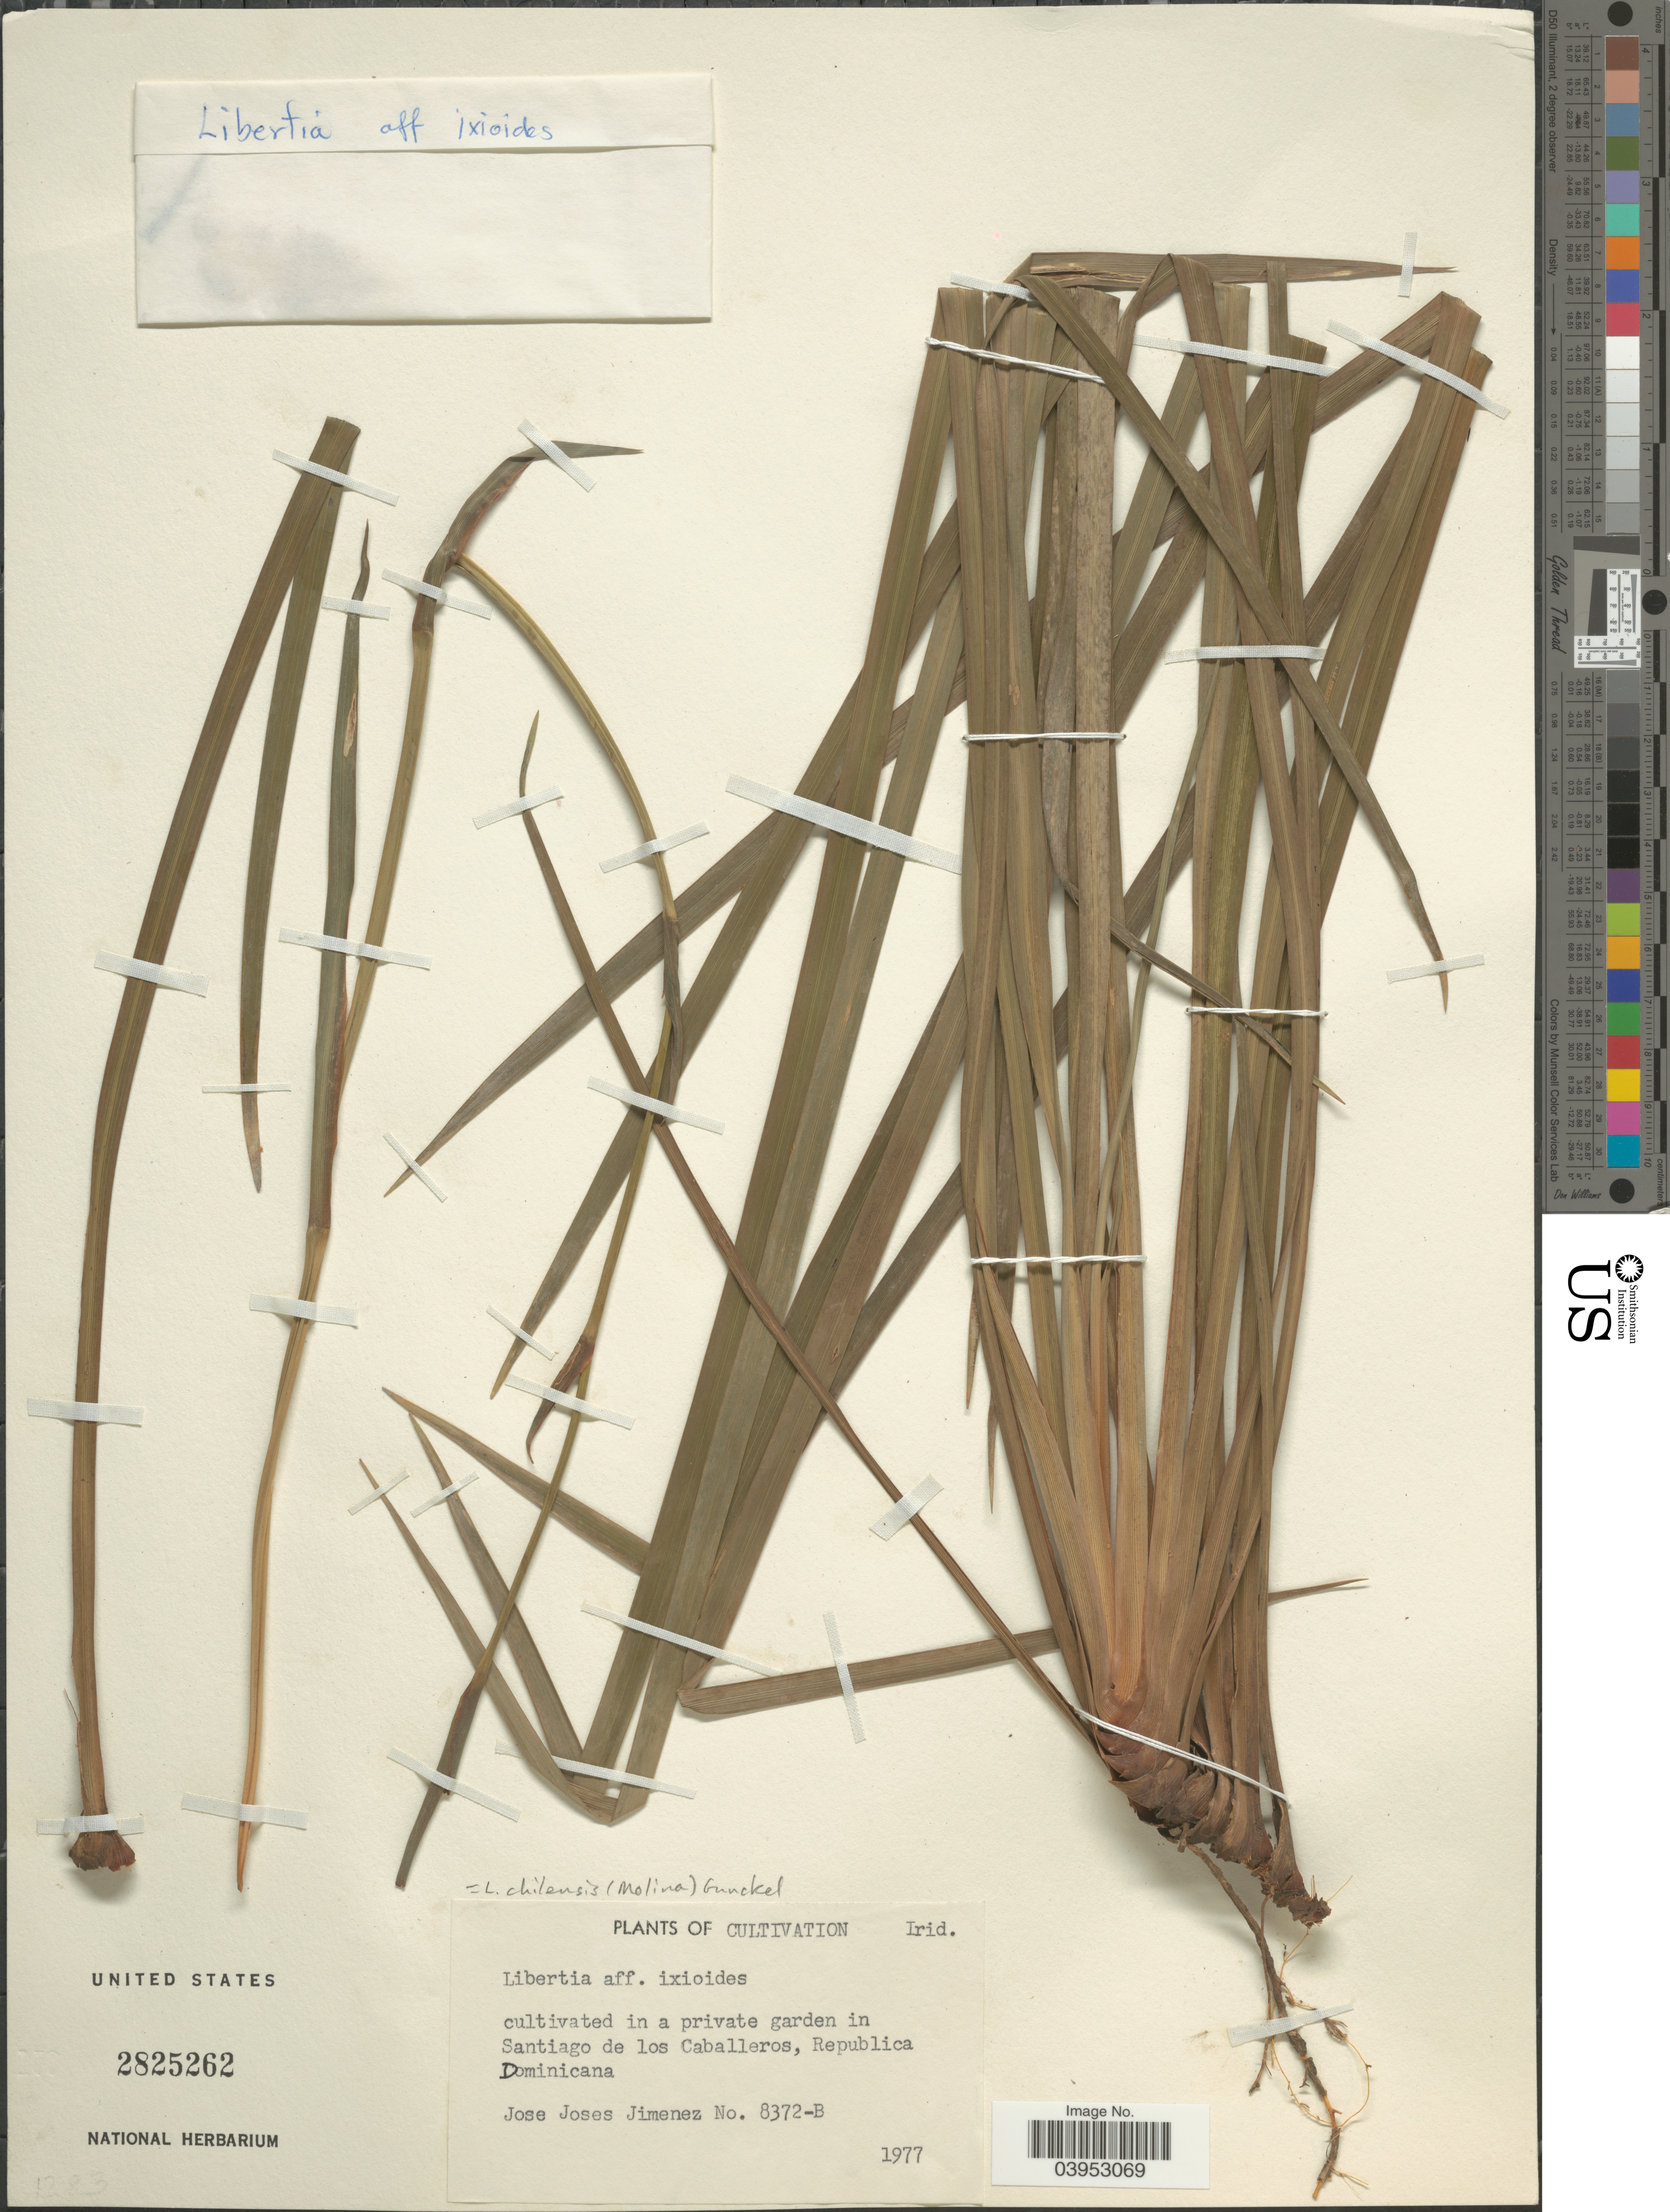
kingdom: Plantae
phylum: Tracheophyta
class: Liliopsida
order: Asparagales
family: Iridaceae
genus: Libertia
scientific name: Libertia chilensis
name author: (Molina) Gunckel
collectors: J. J. Jiménez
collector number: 8372-B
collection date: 1977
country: Dominican Republic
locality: In a private garden in Santiago de los Caballeros, Republica Dominicana.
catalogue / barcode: US 2825262